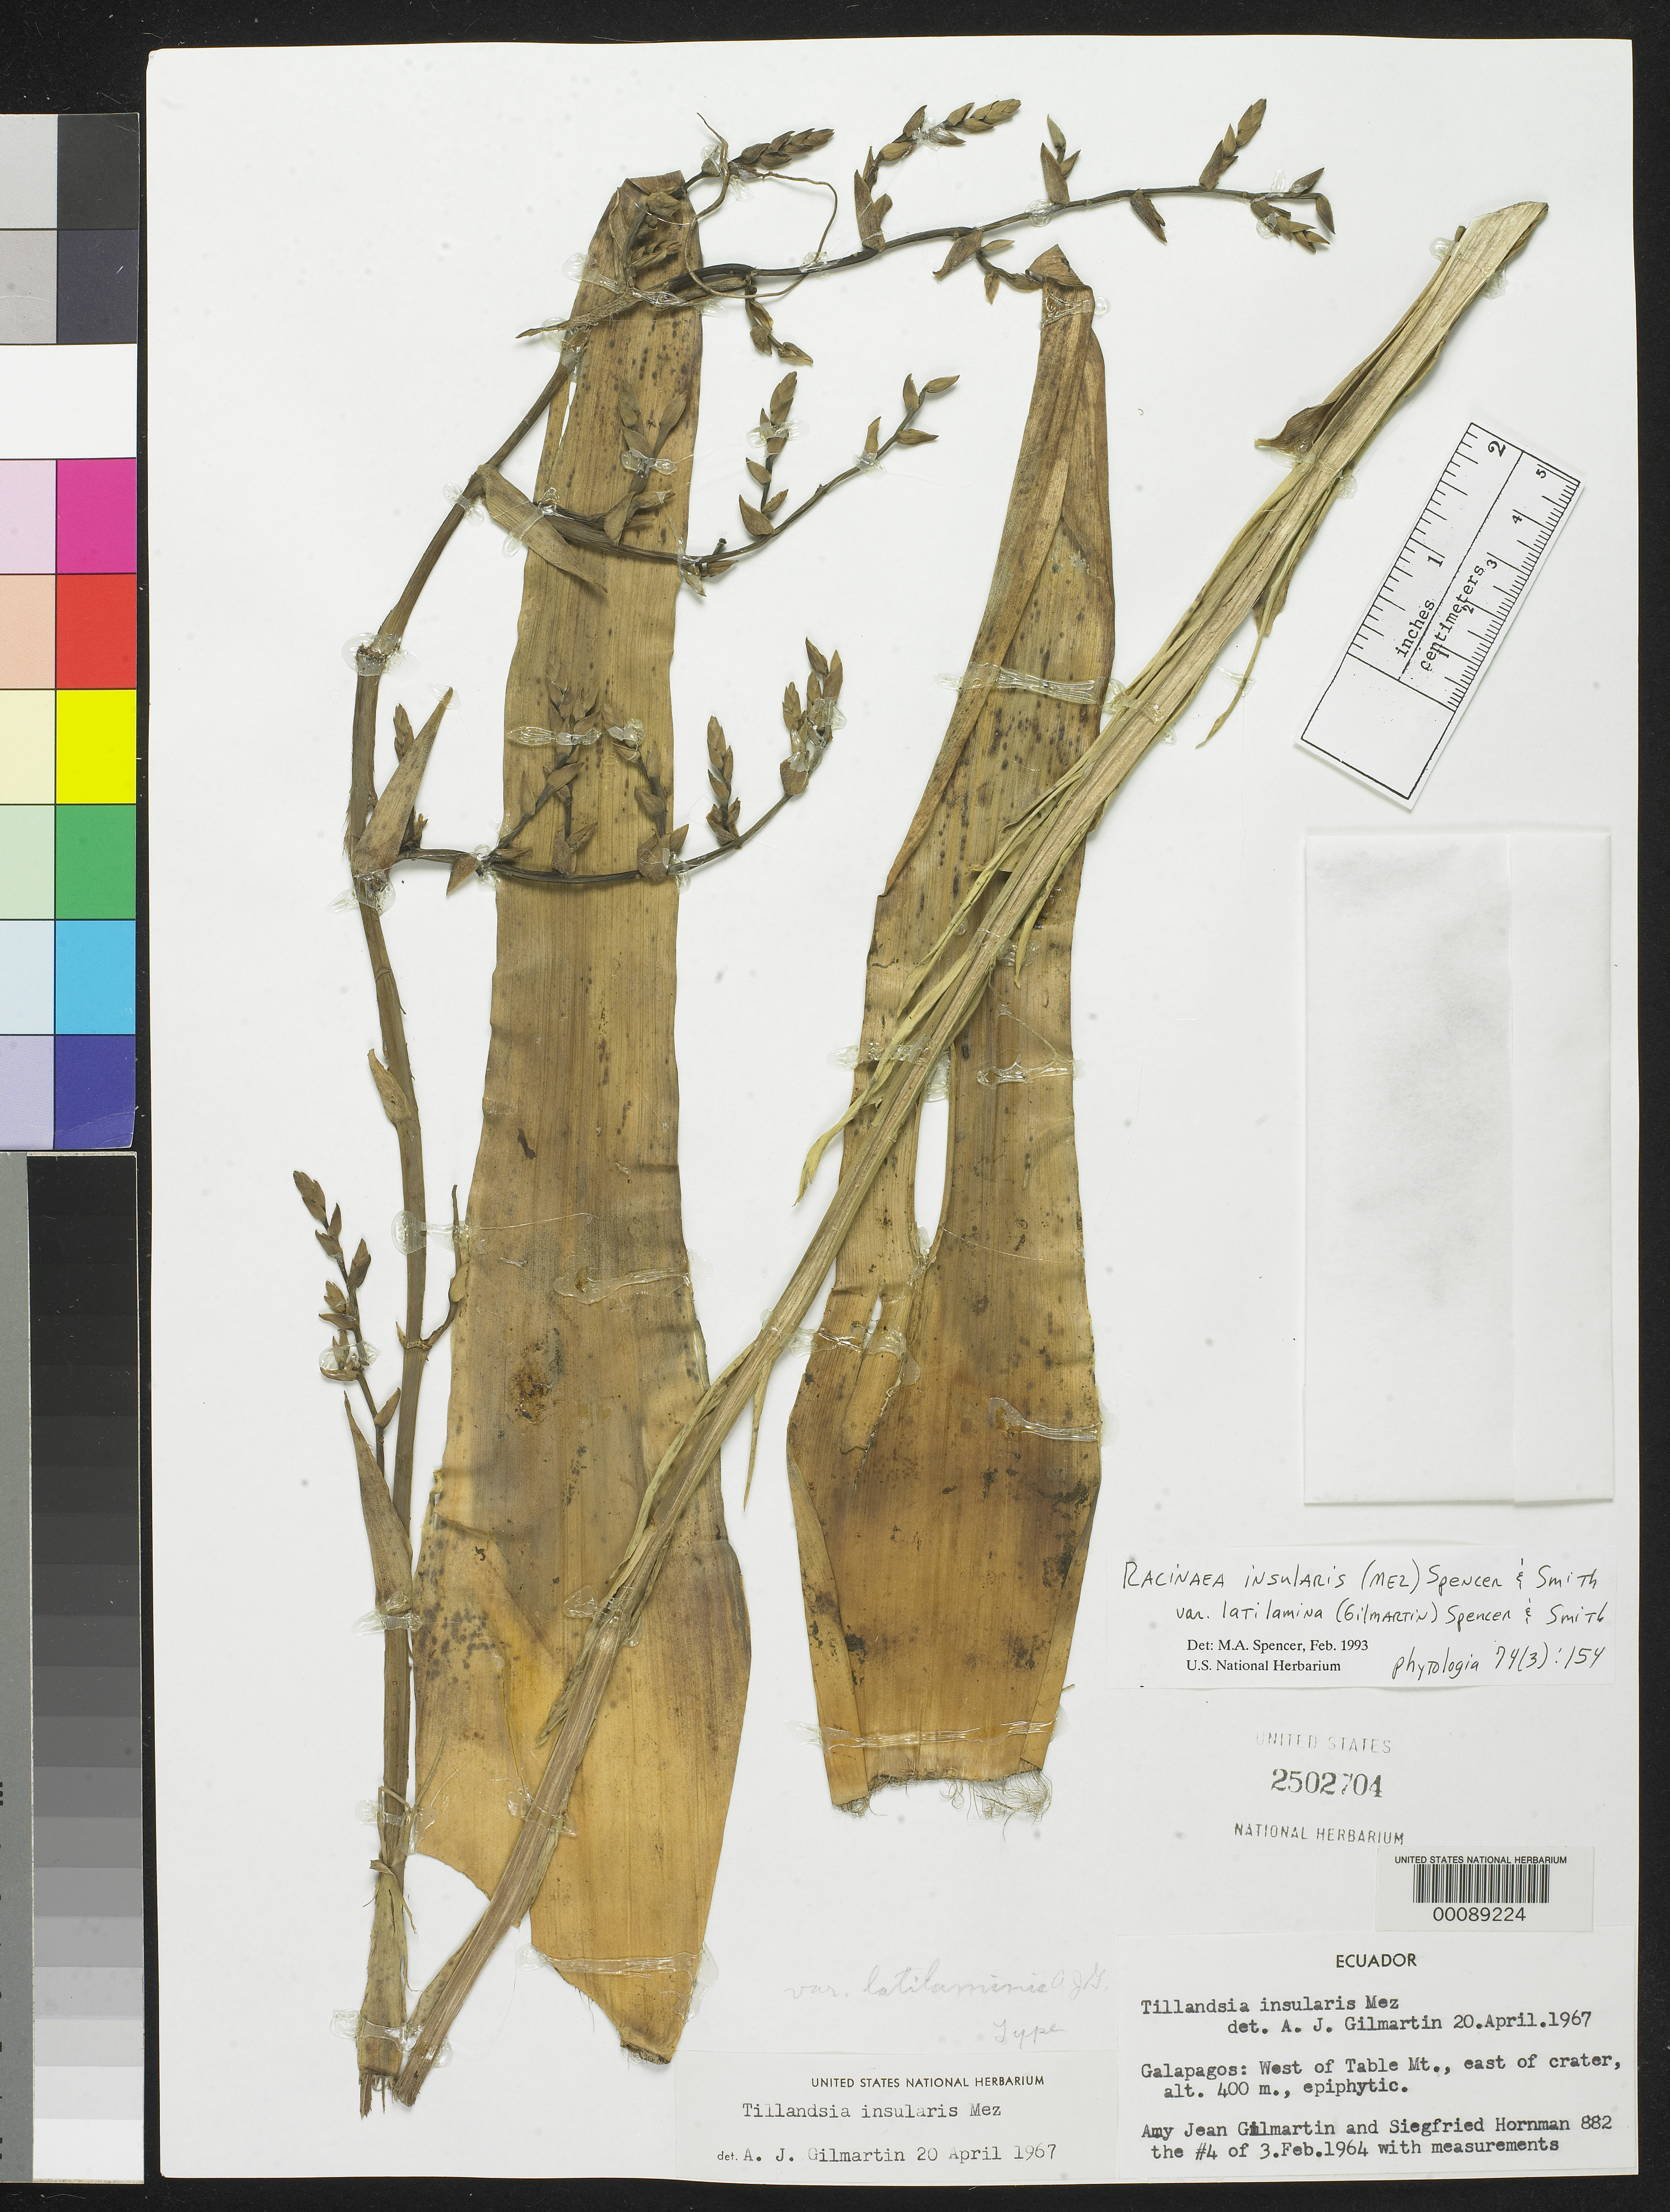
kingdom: Plantae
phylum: Tracheophyta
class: Liliopsida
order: Poales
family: Bromeliaceae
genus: Tillandsia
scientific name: Tillandsia insularis var. latilamina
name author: Gilmartin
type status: Holotype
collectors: A. J. Gilmartin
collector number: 882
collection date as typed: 03 Feb 1964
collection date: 1964-02-03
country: Ecuador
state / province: Colón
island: Galápagos Is.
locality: W of Table Mountain, E of crater.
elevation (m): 400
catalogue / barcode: US 2502704